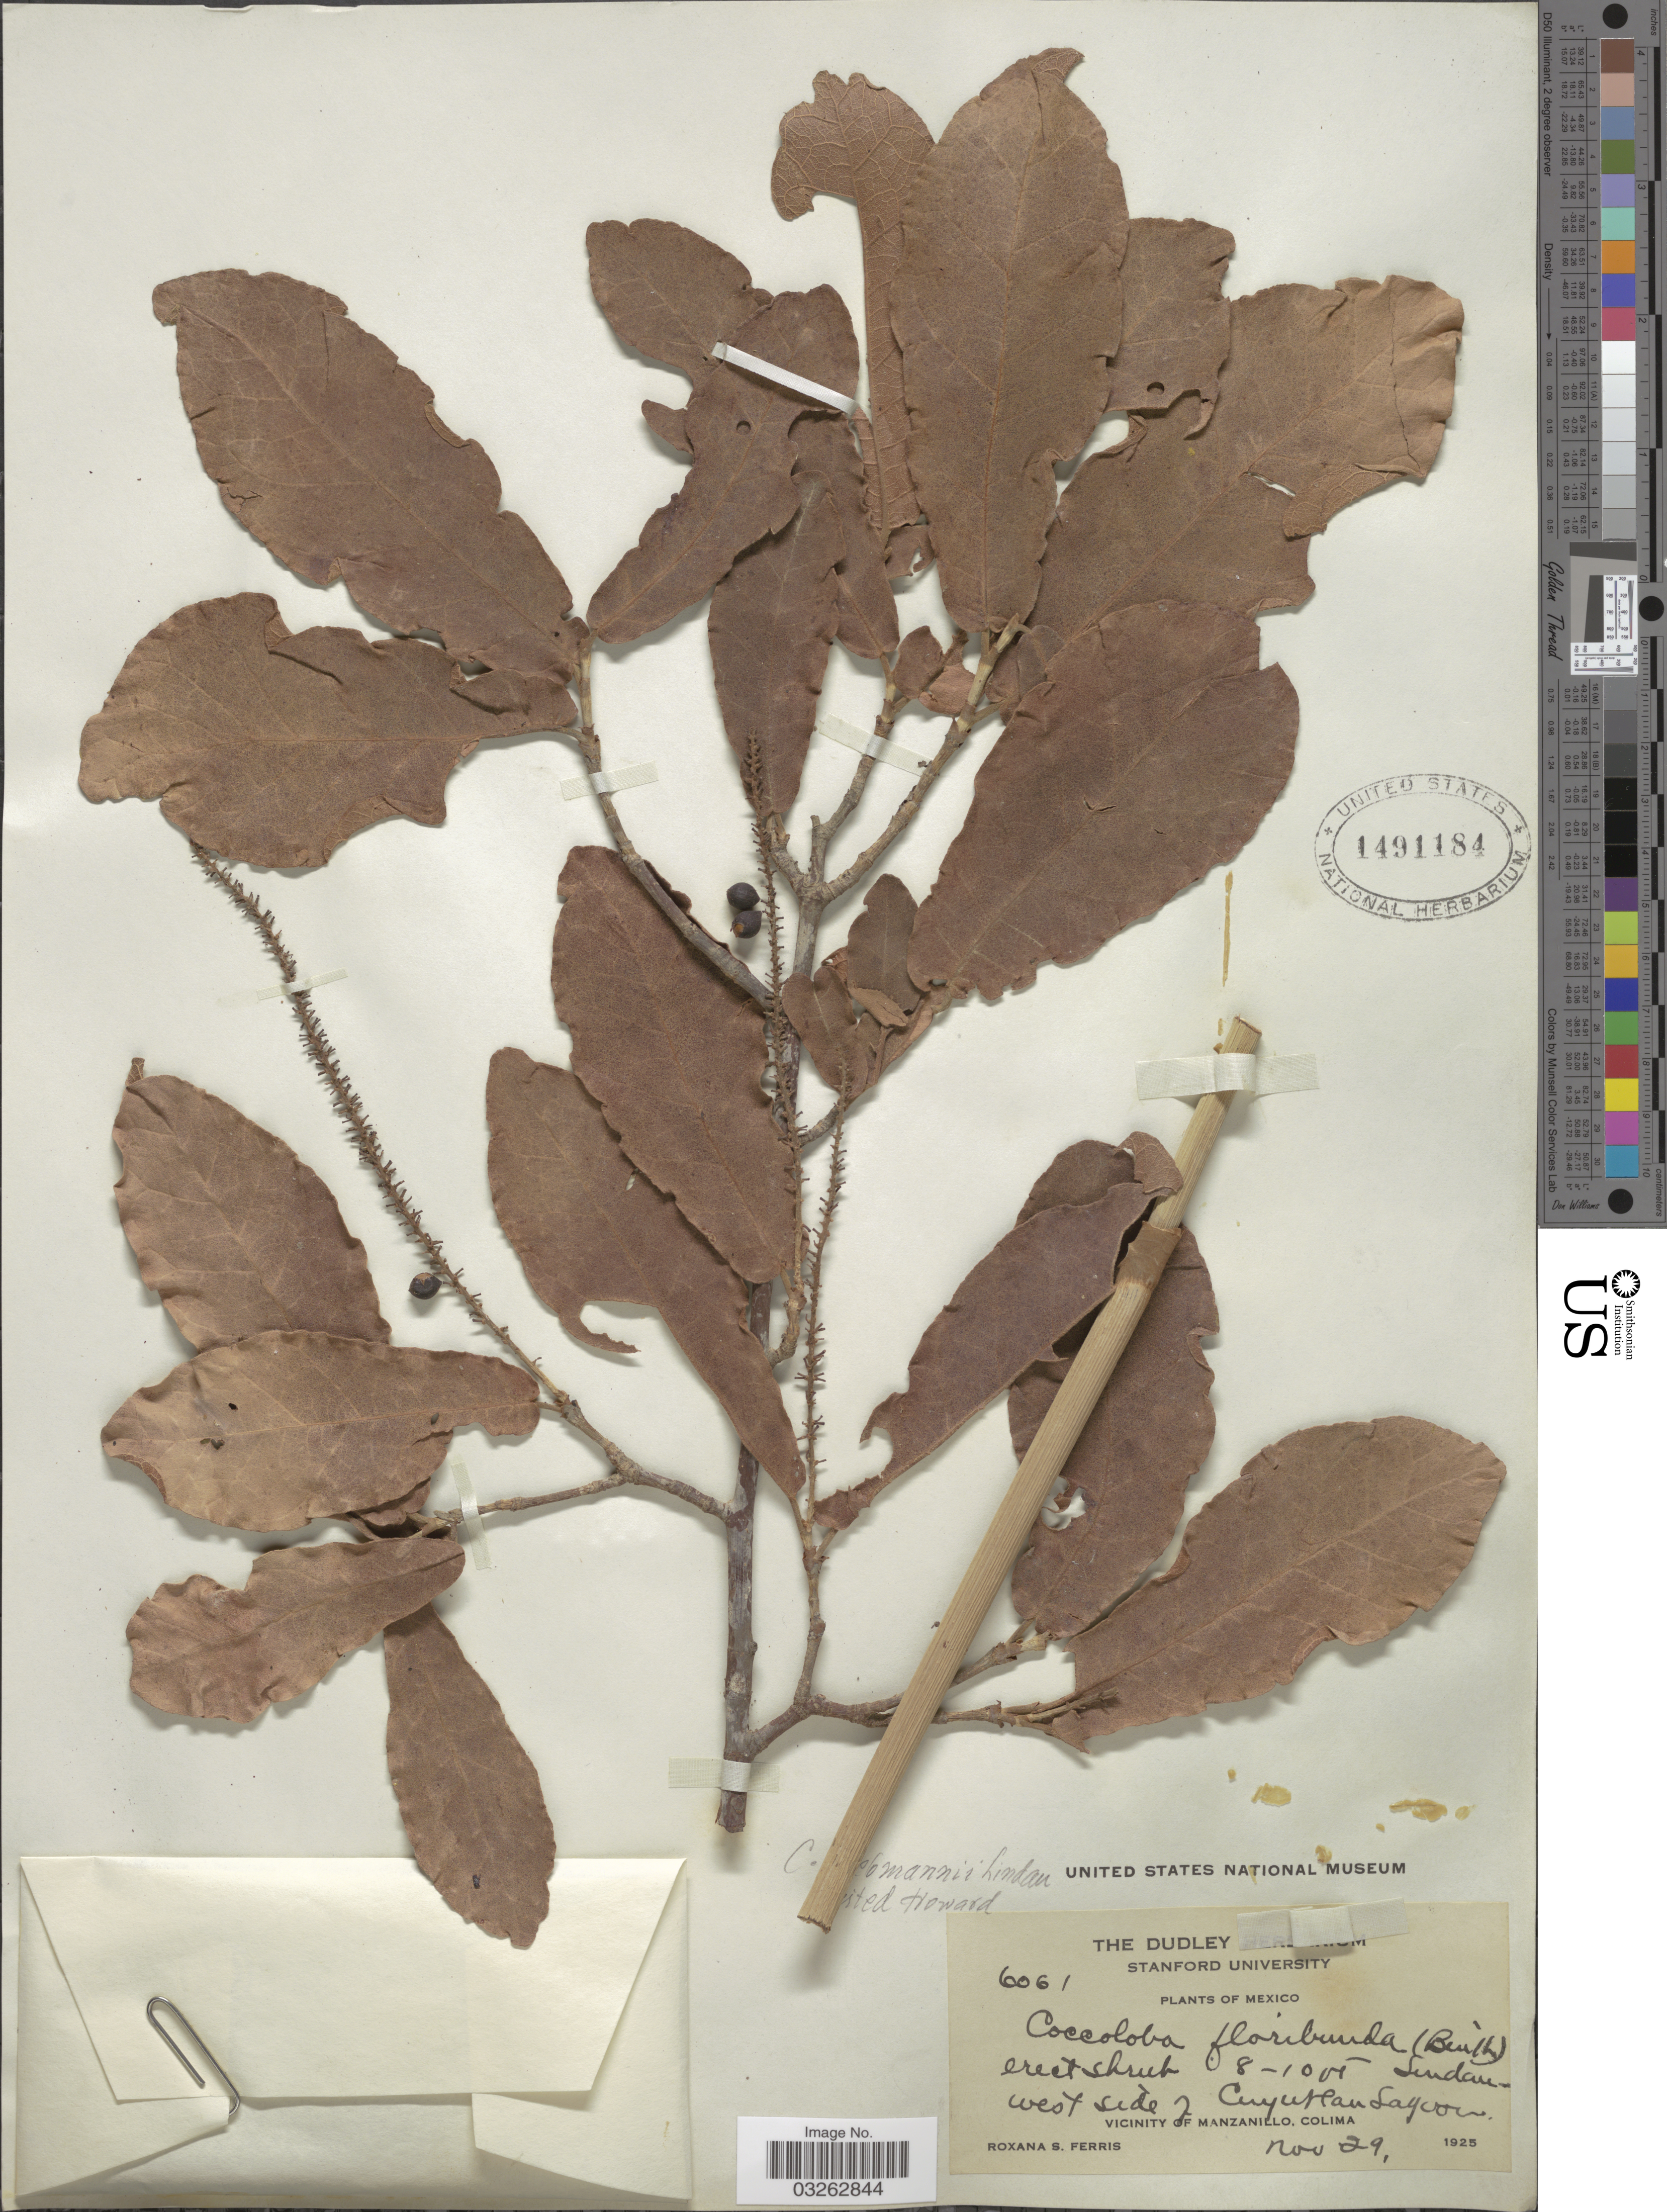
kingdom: Plantae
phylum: Tracheophyta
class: Magnoliopsida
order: Caryophyllales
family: Polygonaceae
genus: Coccoloba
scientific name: Coccoloba liebmannii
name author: Lindau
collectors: R. S. Ferris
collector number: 6061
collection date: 1925-11-29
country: Mexico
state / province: Colima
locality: West side of Cuyutlan Lagoon. Vicinity of Manzanillo.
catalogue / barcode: US 1491184